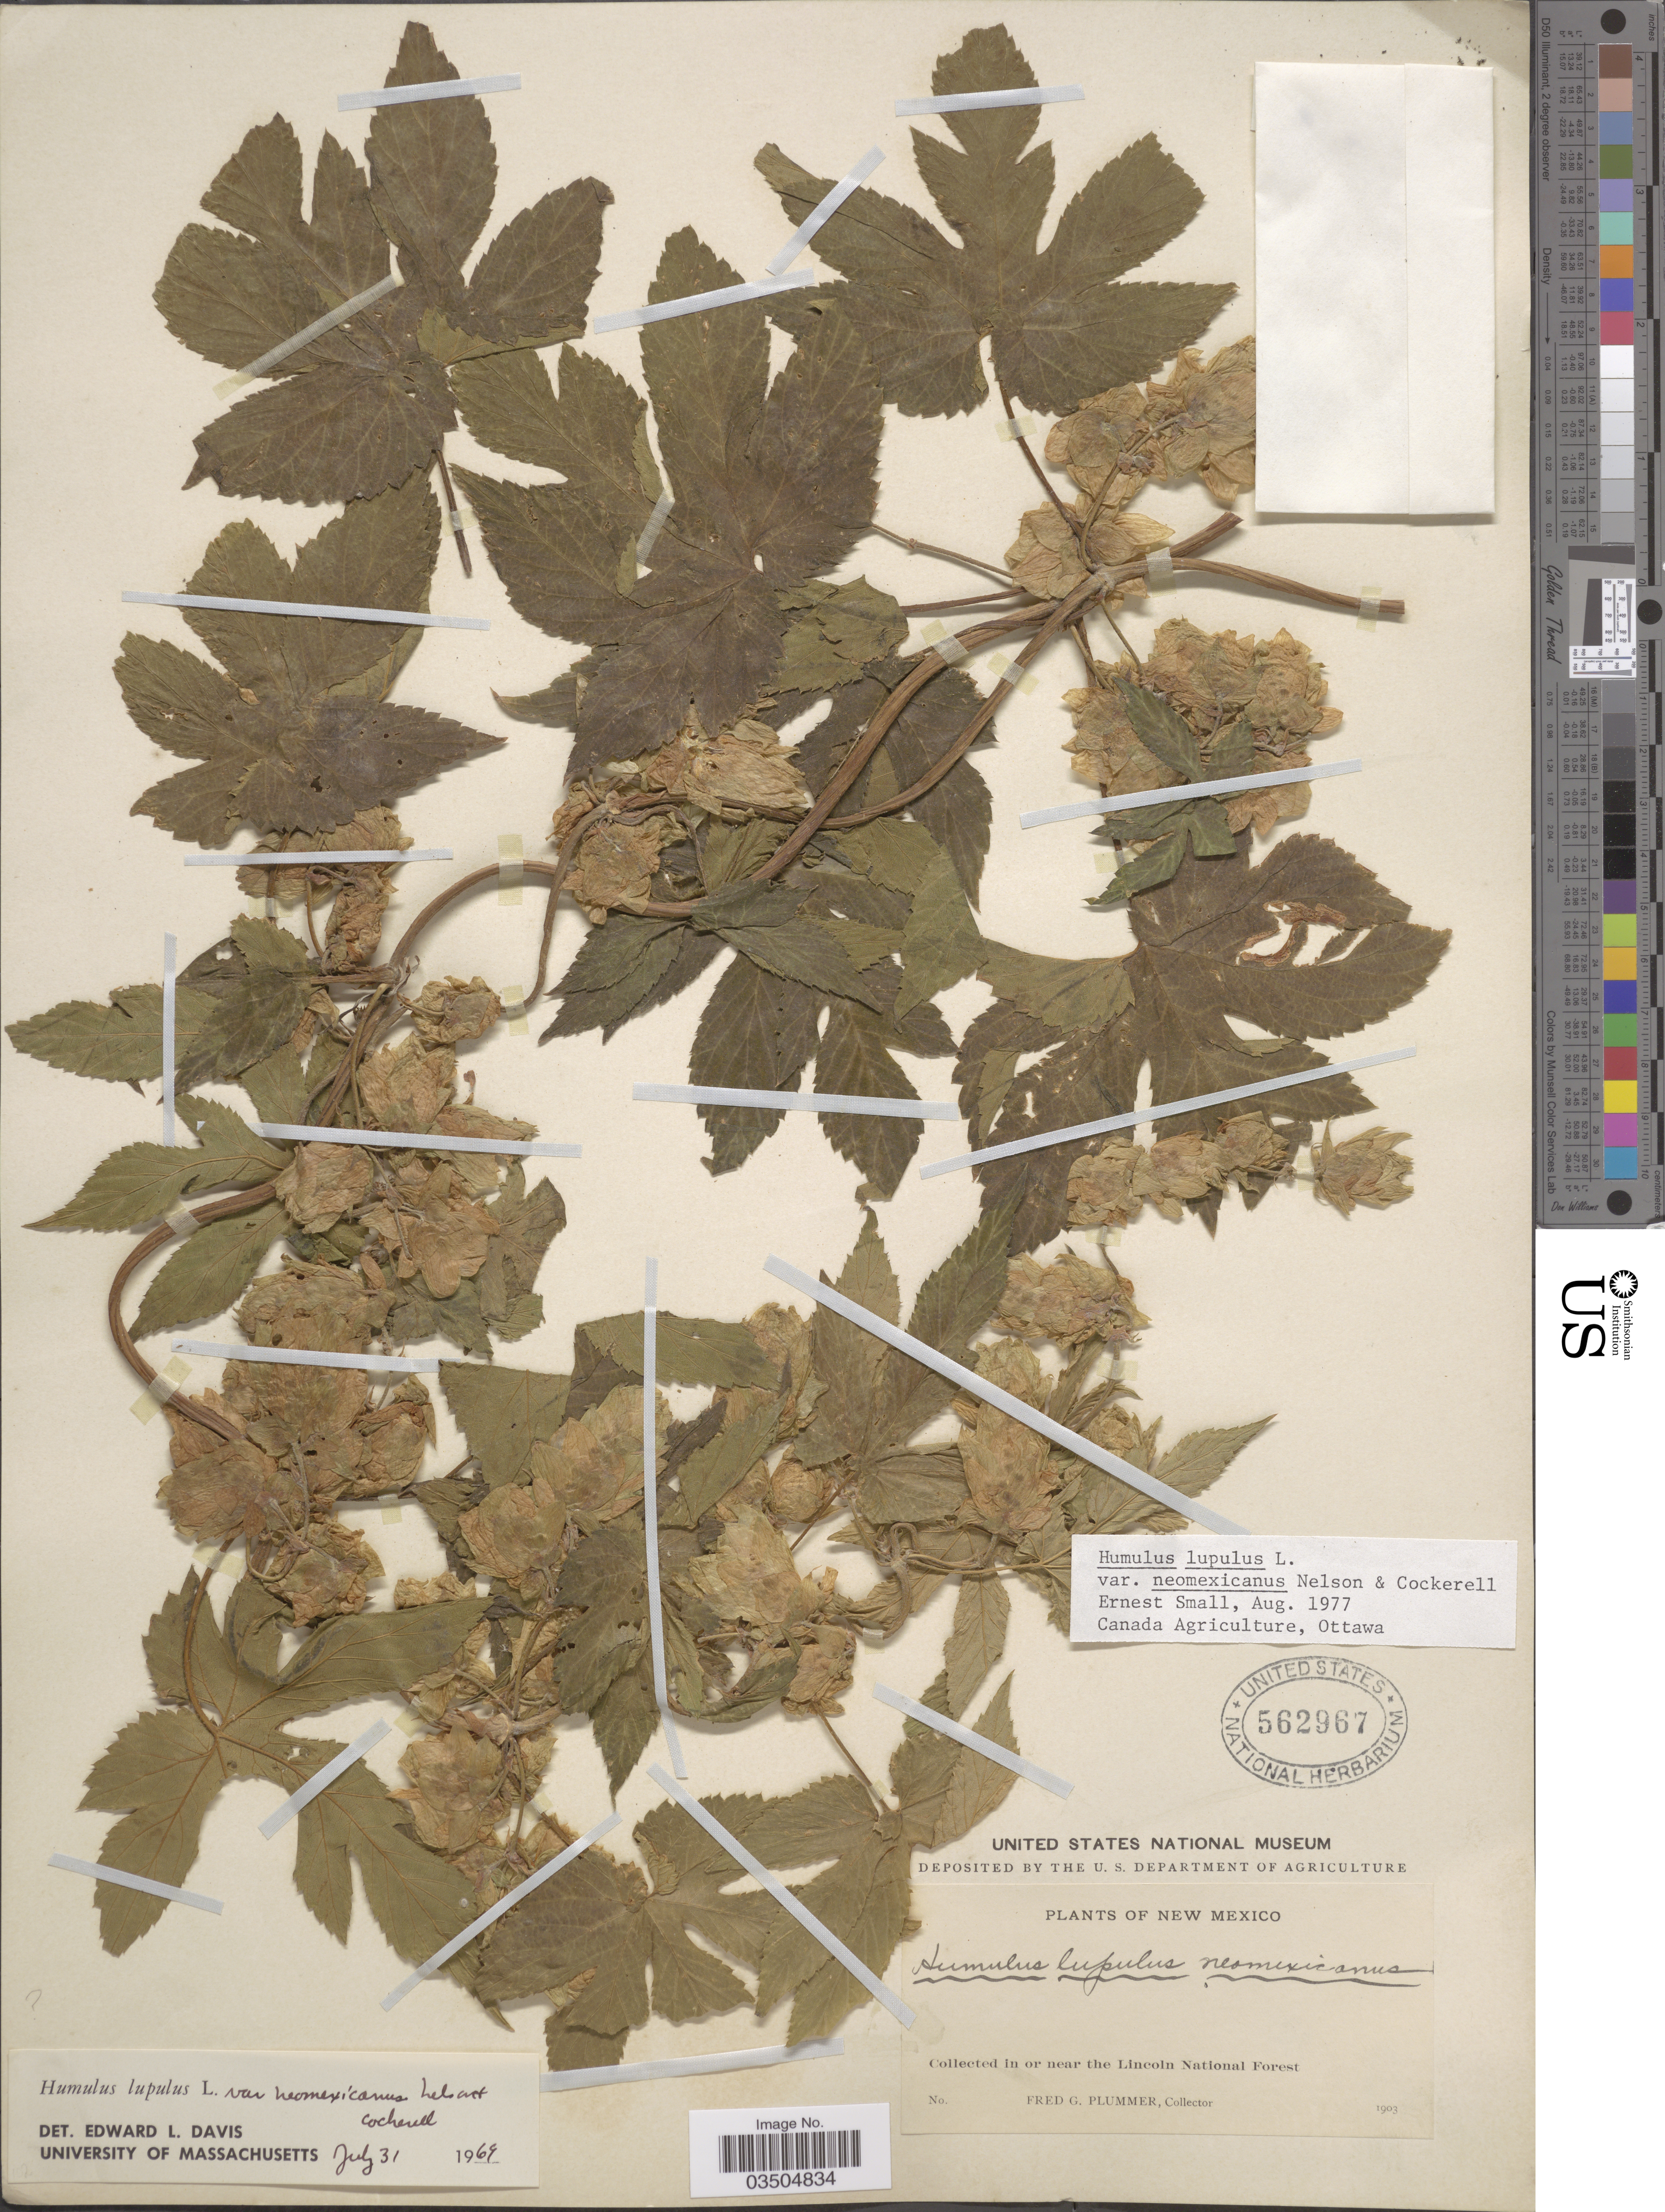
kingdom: Plantae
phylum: Tracheophyta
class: Magnoliopsida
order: Rosales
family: Cannabaceae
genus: Humulus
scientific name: Humulus neomexicanus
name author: (A. Nelson & Cockerell) Rydb.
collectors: F. Plummer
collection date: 1903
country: United States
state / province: New Mexico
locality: In or near the Lincoln National Forest.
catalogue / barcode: US 562967